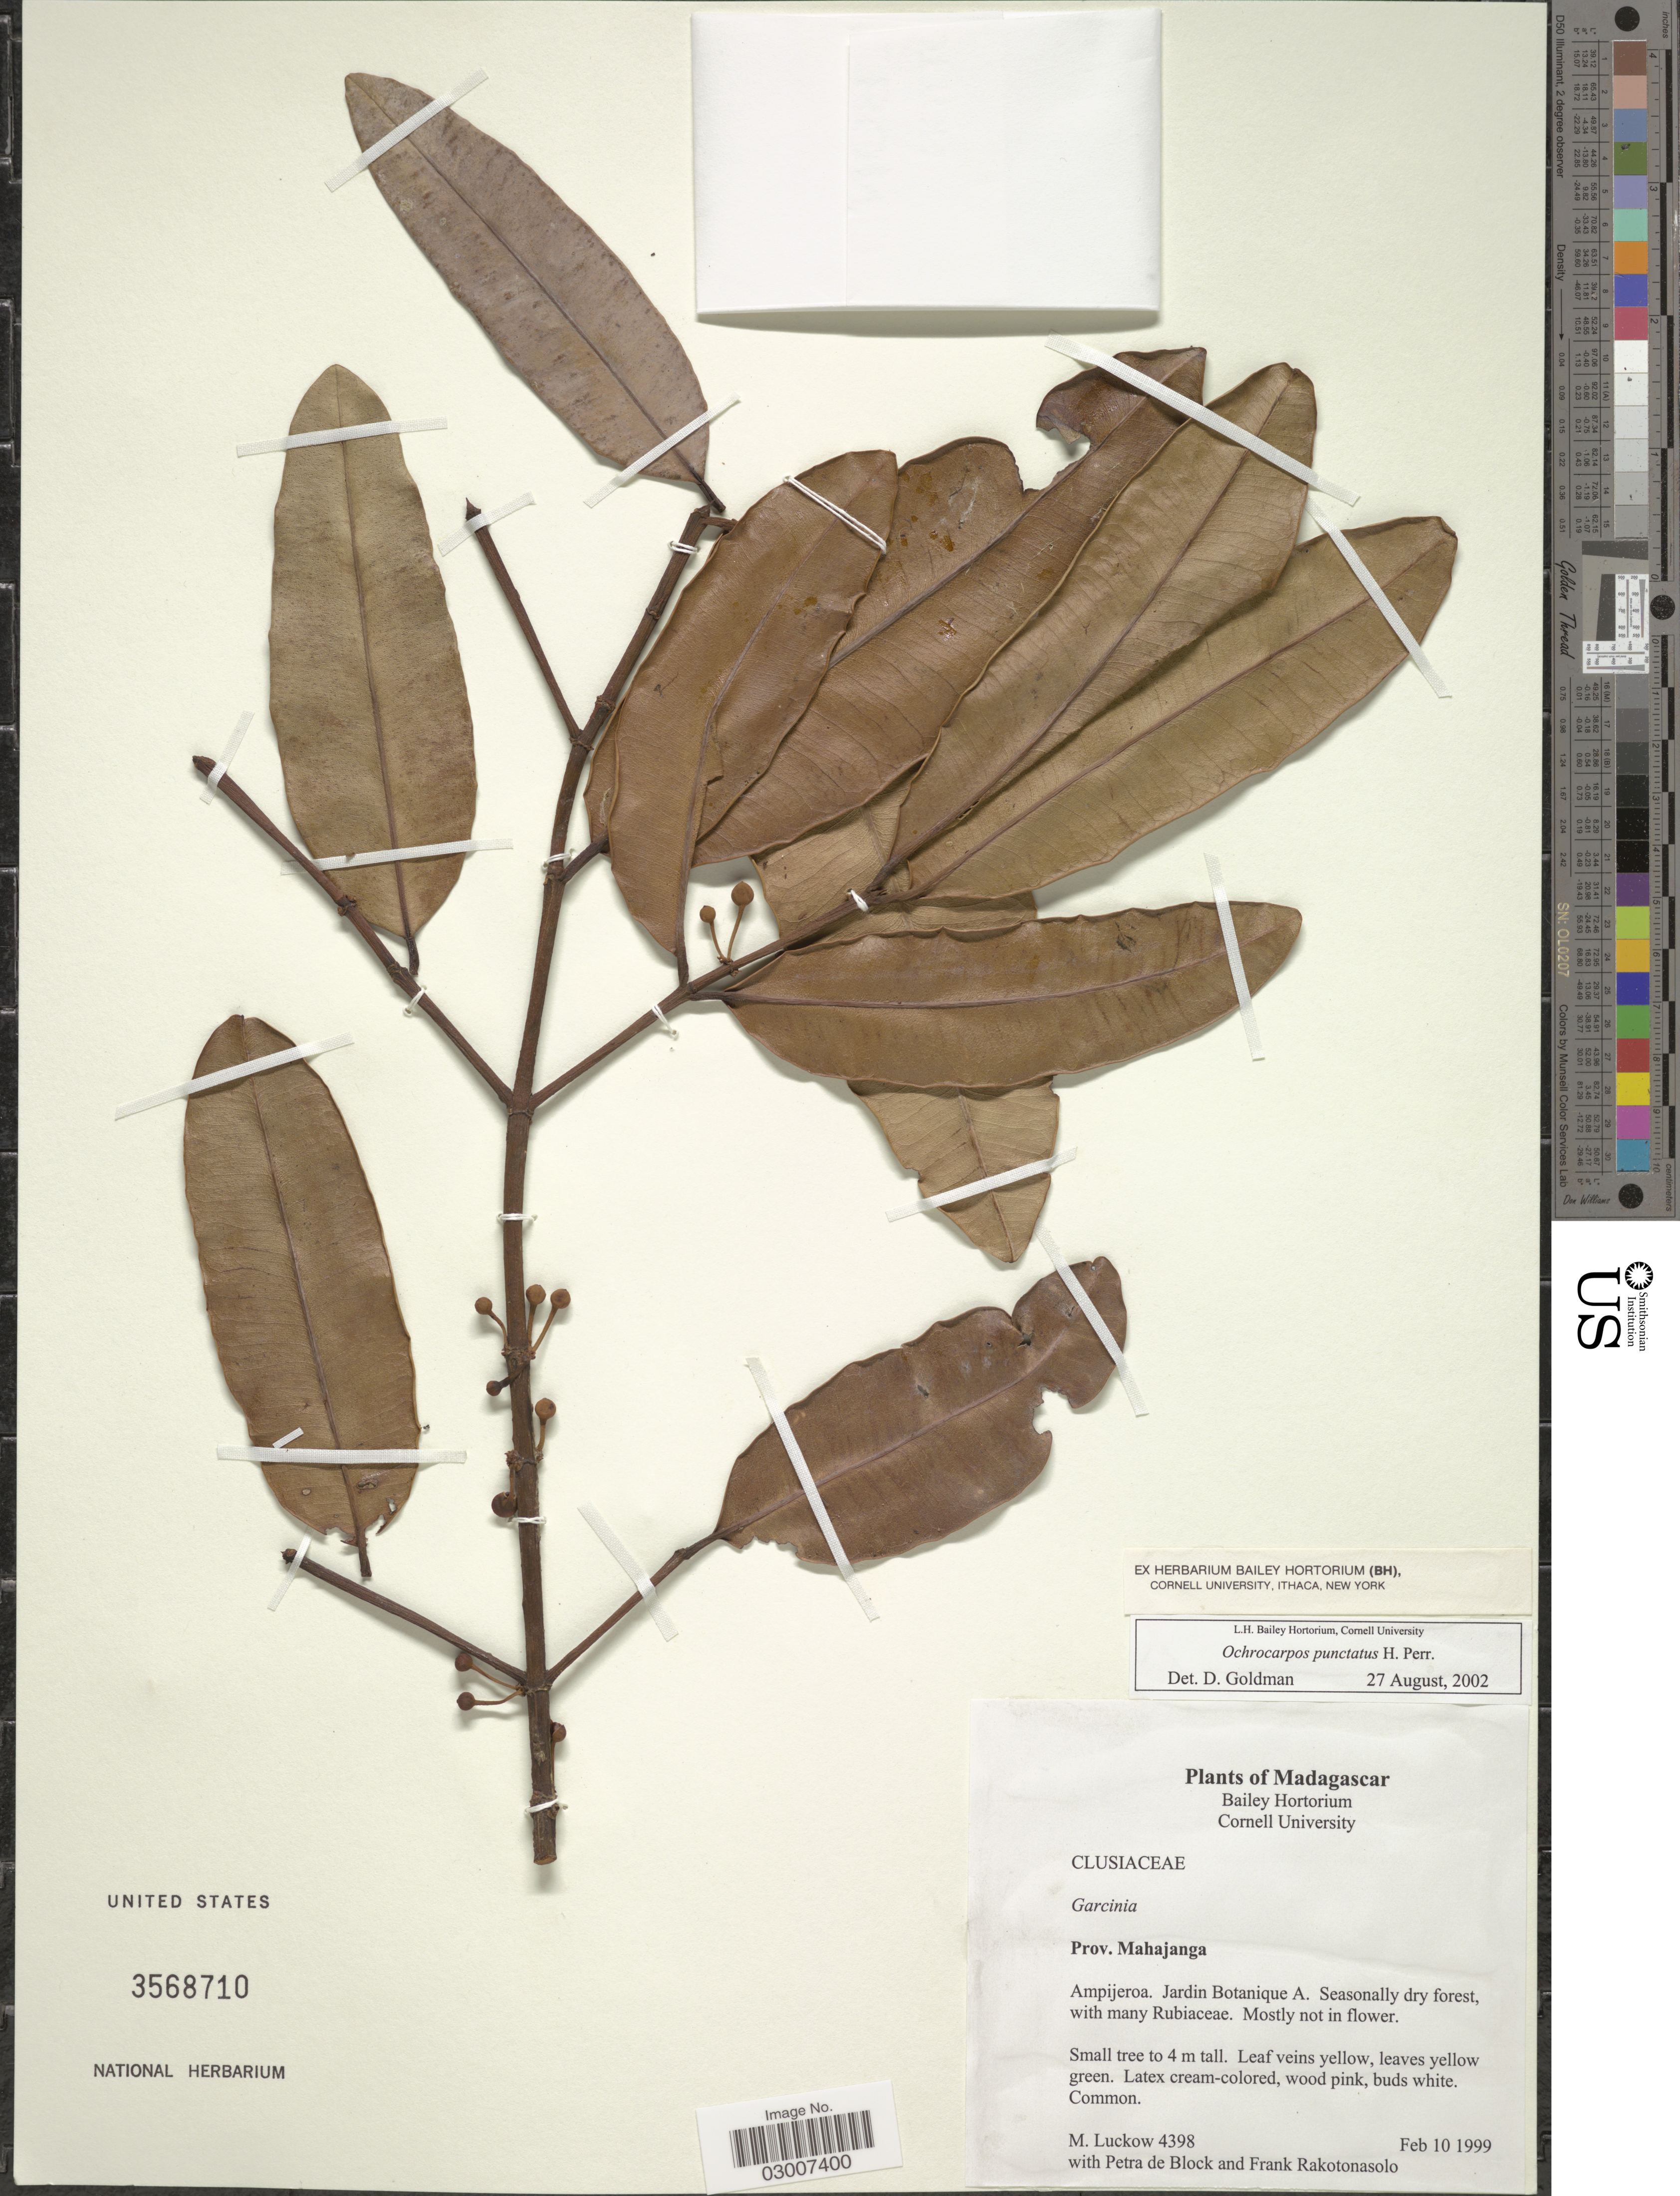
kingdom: Plantae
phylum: Tracheophyta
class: Magnoliopsida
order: Malpighiales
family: Calophyllaceae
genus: Mammea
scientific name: Mammea punctata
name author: (H. Perrier) P.F. Stevens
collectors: M. A. Luckow, P. De Block & F. Rakotonasolo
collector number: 4398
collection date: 1999-02-10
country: Madagascar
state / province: Boeny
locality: Prov. Mahajanga. Ampijeroa. Jardin Botanique A.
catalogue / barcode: US 3568710